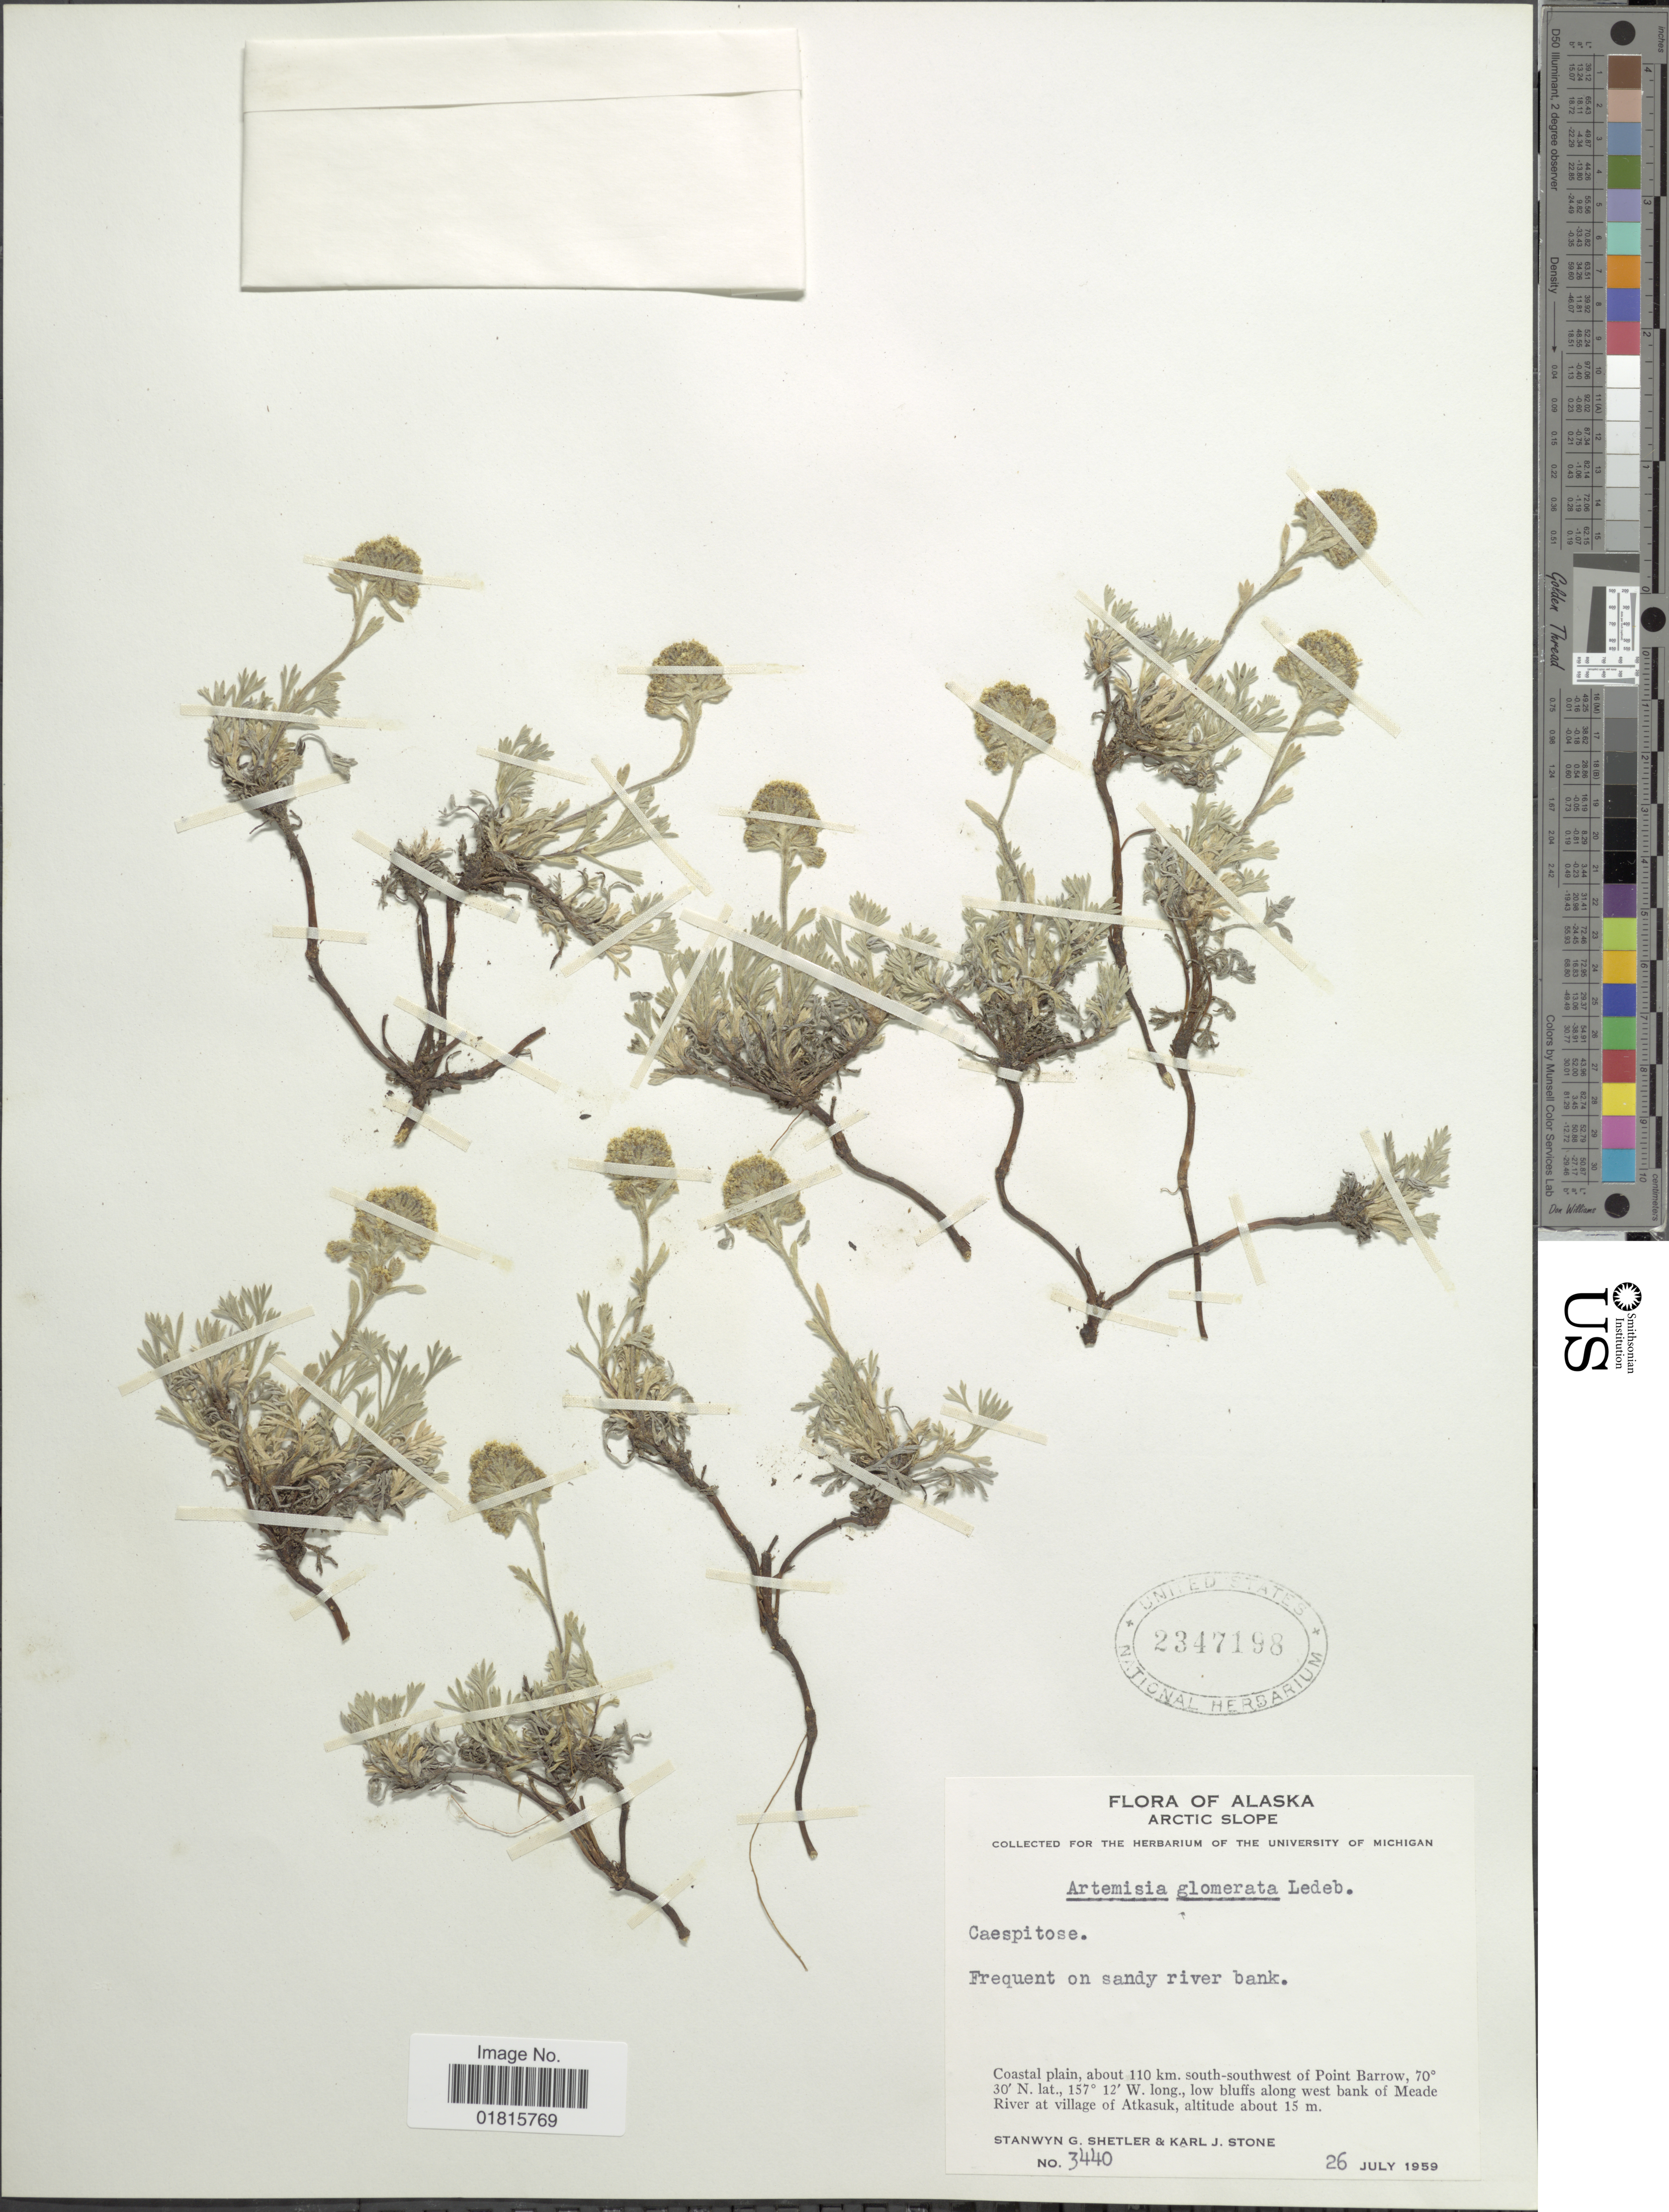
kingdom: Plantae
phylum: Tracheophyta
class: Magnoliopsida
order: Asterales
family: Asteraceae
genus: Artemisia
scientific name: Artemisia glomerata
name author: Ledeb.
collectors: S. Shetler & K. J. Stone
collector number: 3440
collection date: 1959-07-26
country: United States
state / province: Alaska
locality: Arctic slope, Frequent on sandy river bank, Coastal plain, about 110 km. south-southwest of Point Barrow, low bluffs along west bank of Meade River at village of Atkasuk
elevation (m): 15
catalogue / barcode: US 2347198